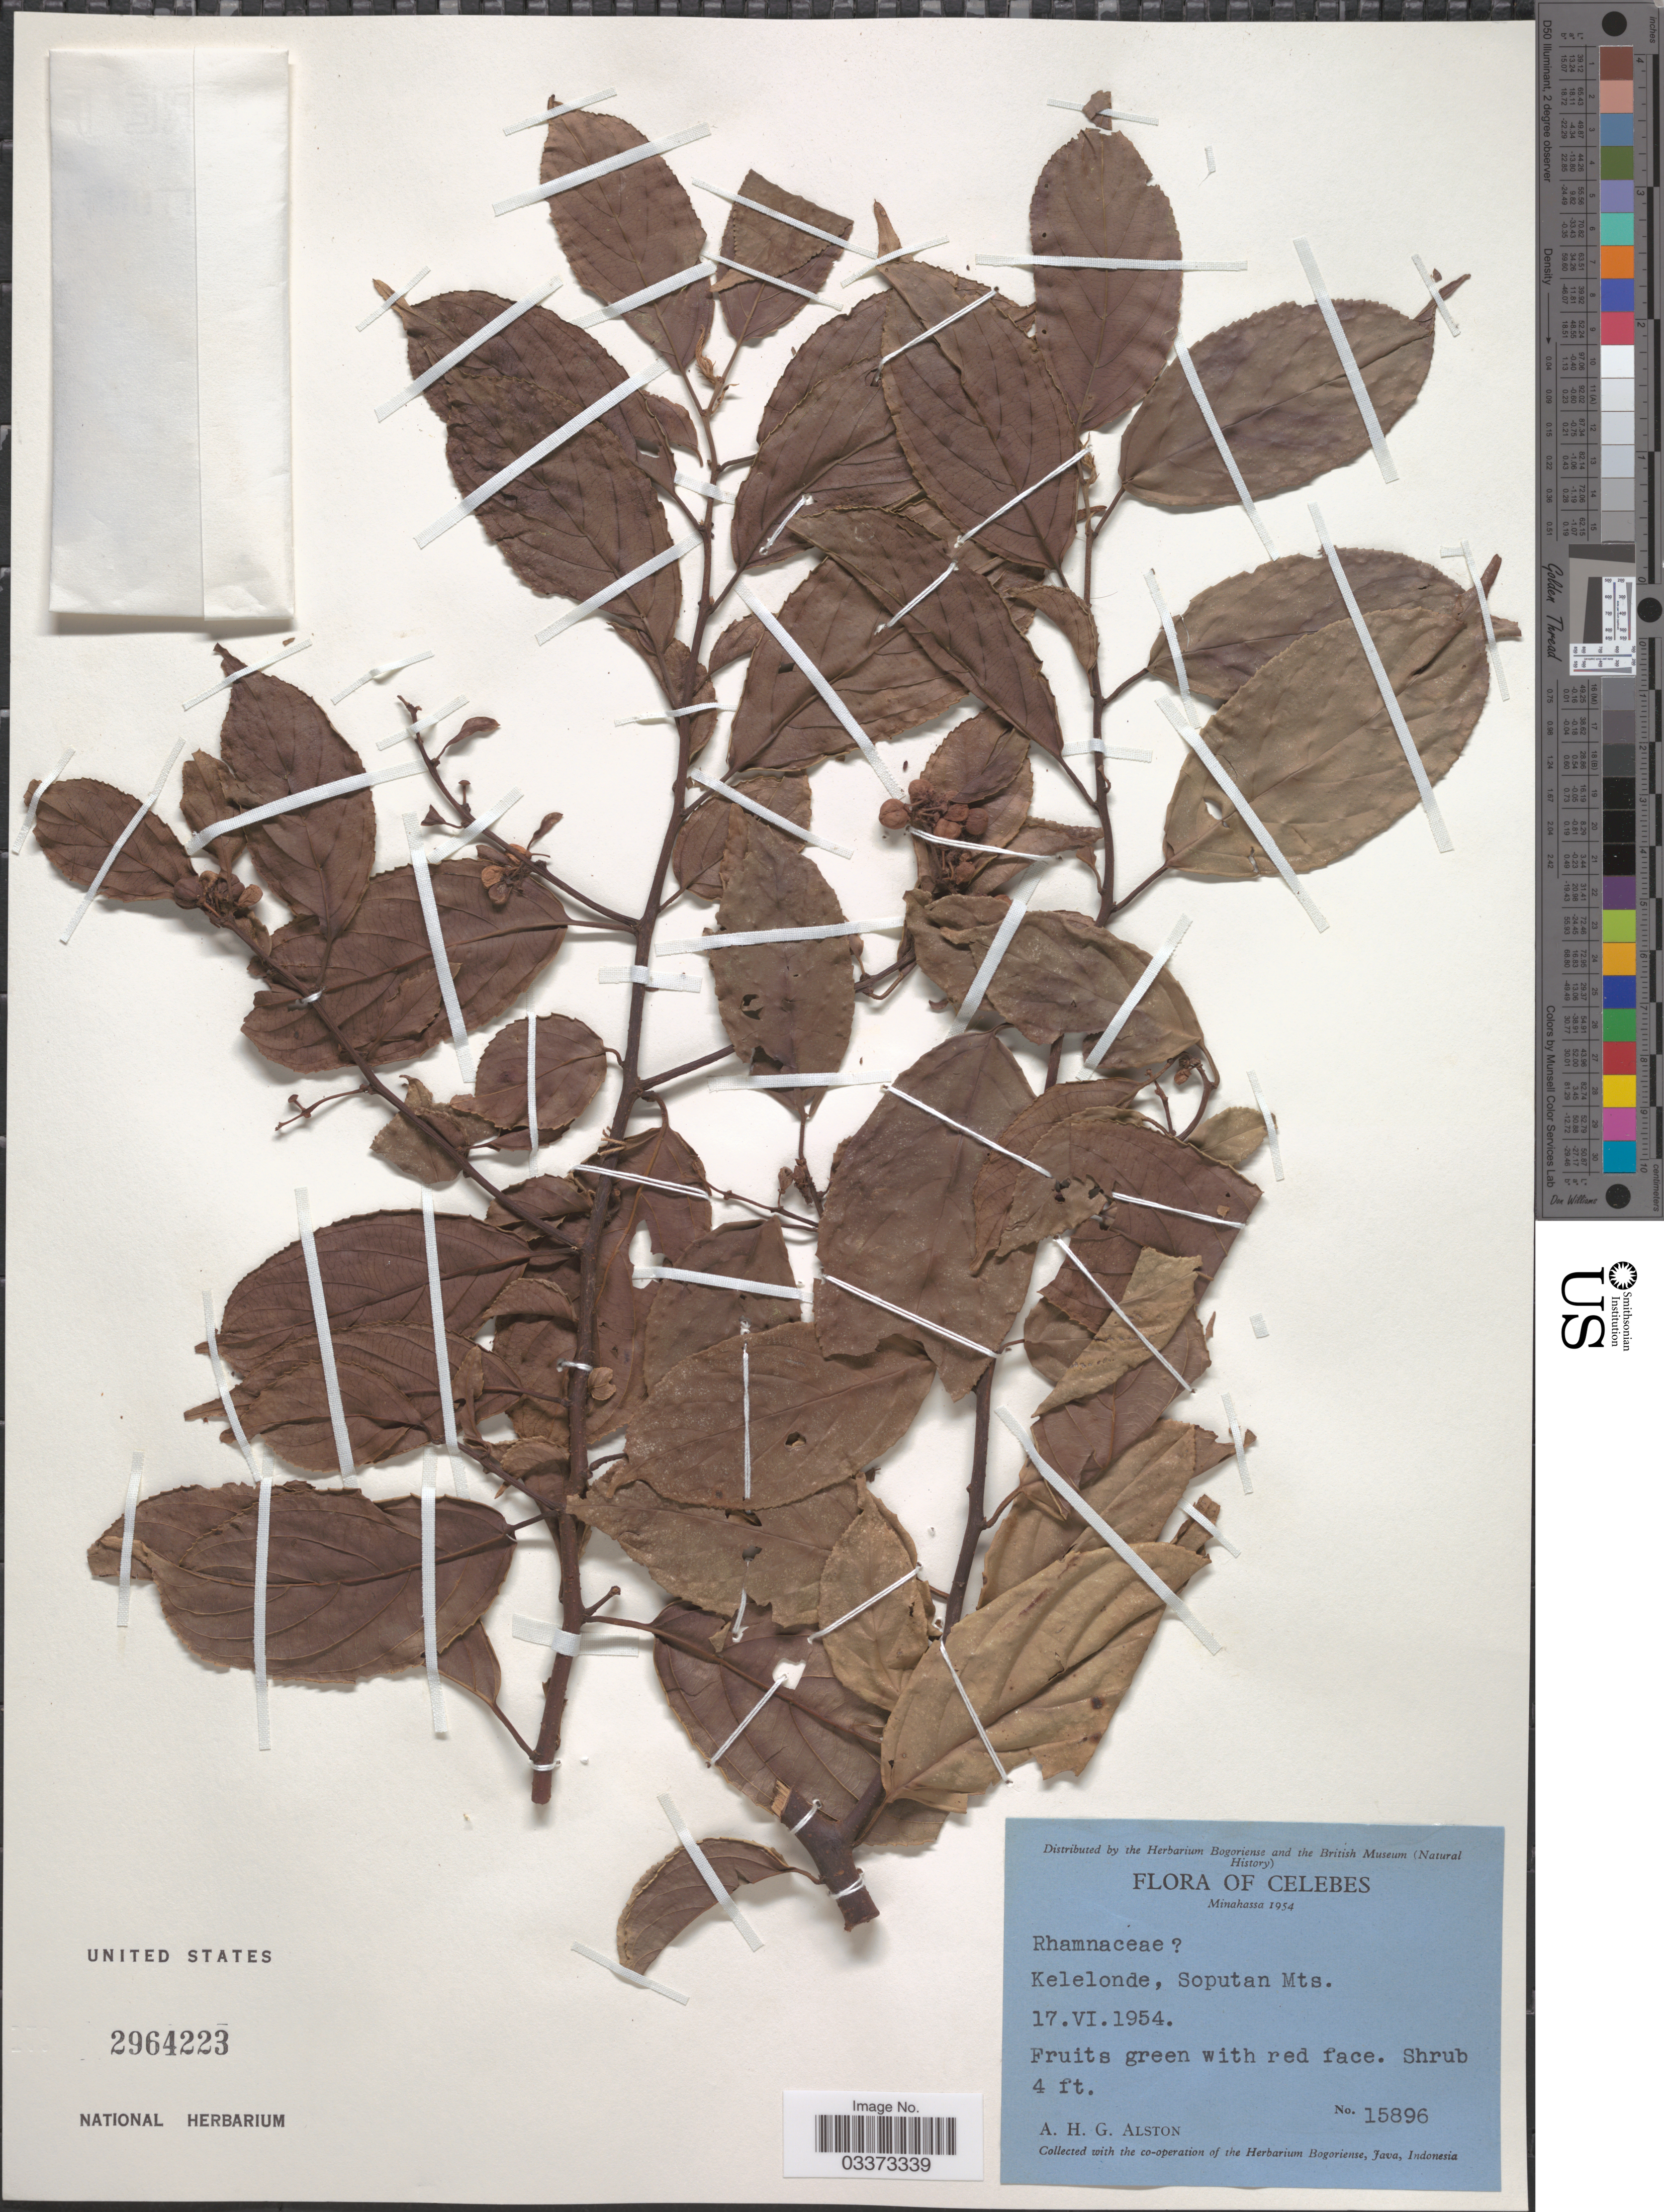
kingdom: Plantae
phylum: Tracheophyta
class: Magnoliopsida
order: Rosales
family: Rhamnaceae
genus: Rhamnus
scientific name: Rhamnus napalensis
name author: (Wall.) M.A. Lawson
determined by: Steenis, C. G. G. J. van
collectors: A. H. Alston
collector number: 15896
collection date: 1954-06-17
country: Indonesia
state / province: Java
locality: Celebes. Minahassa. [unsure placement] Kelelonde, Soputan Mts.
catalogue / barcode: US 2964223